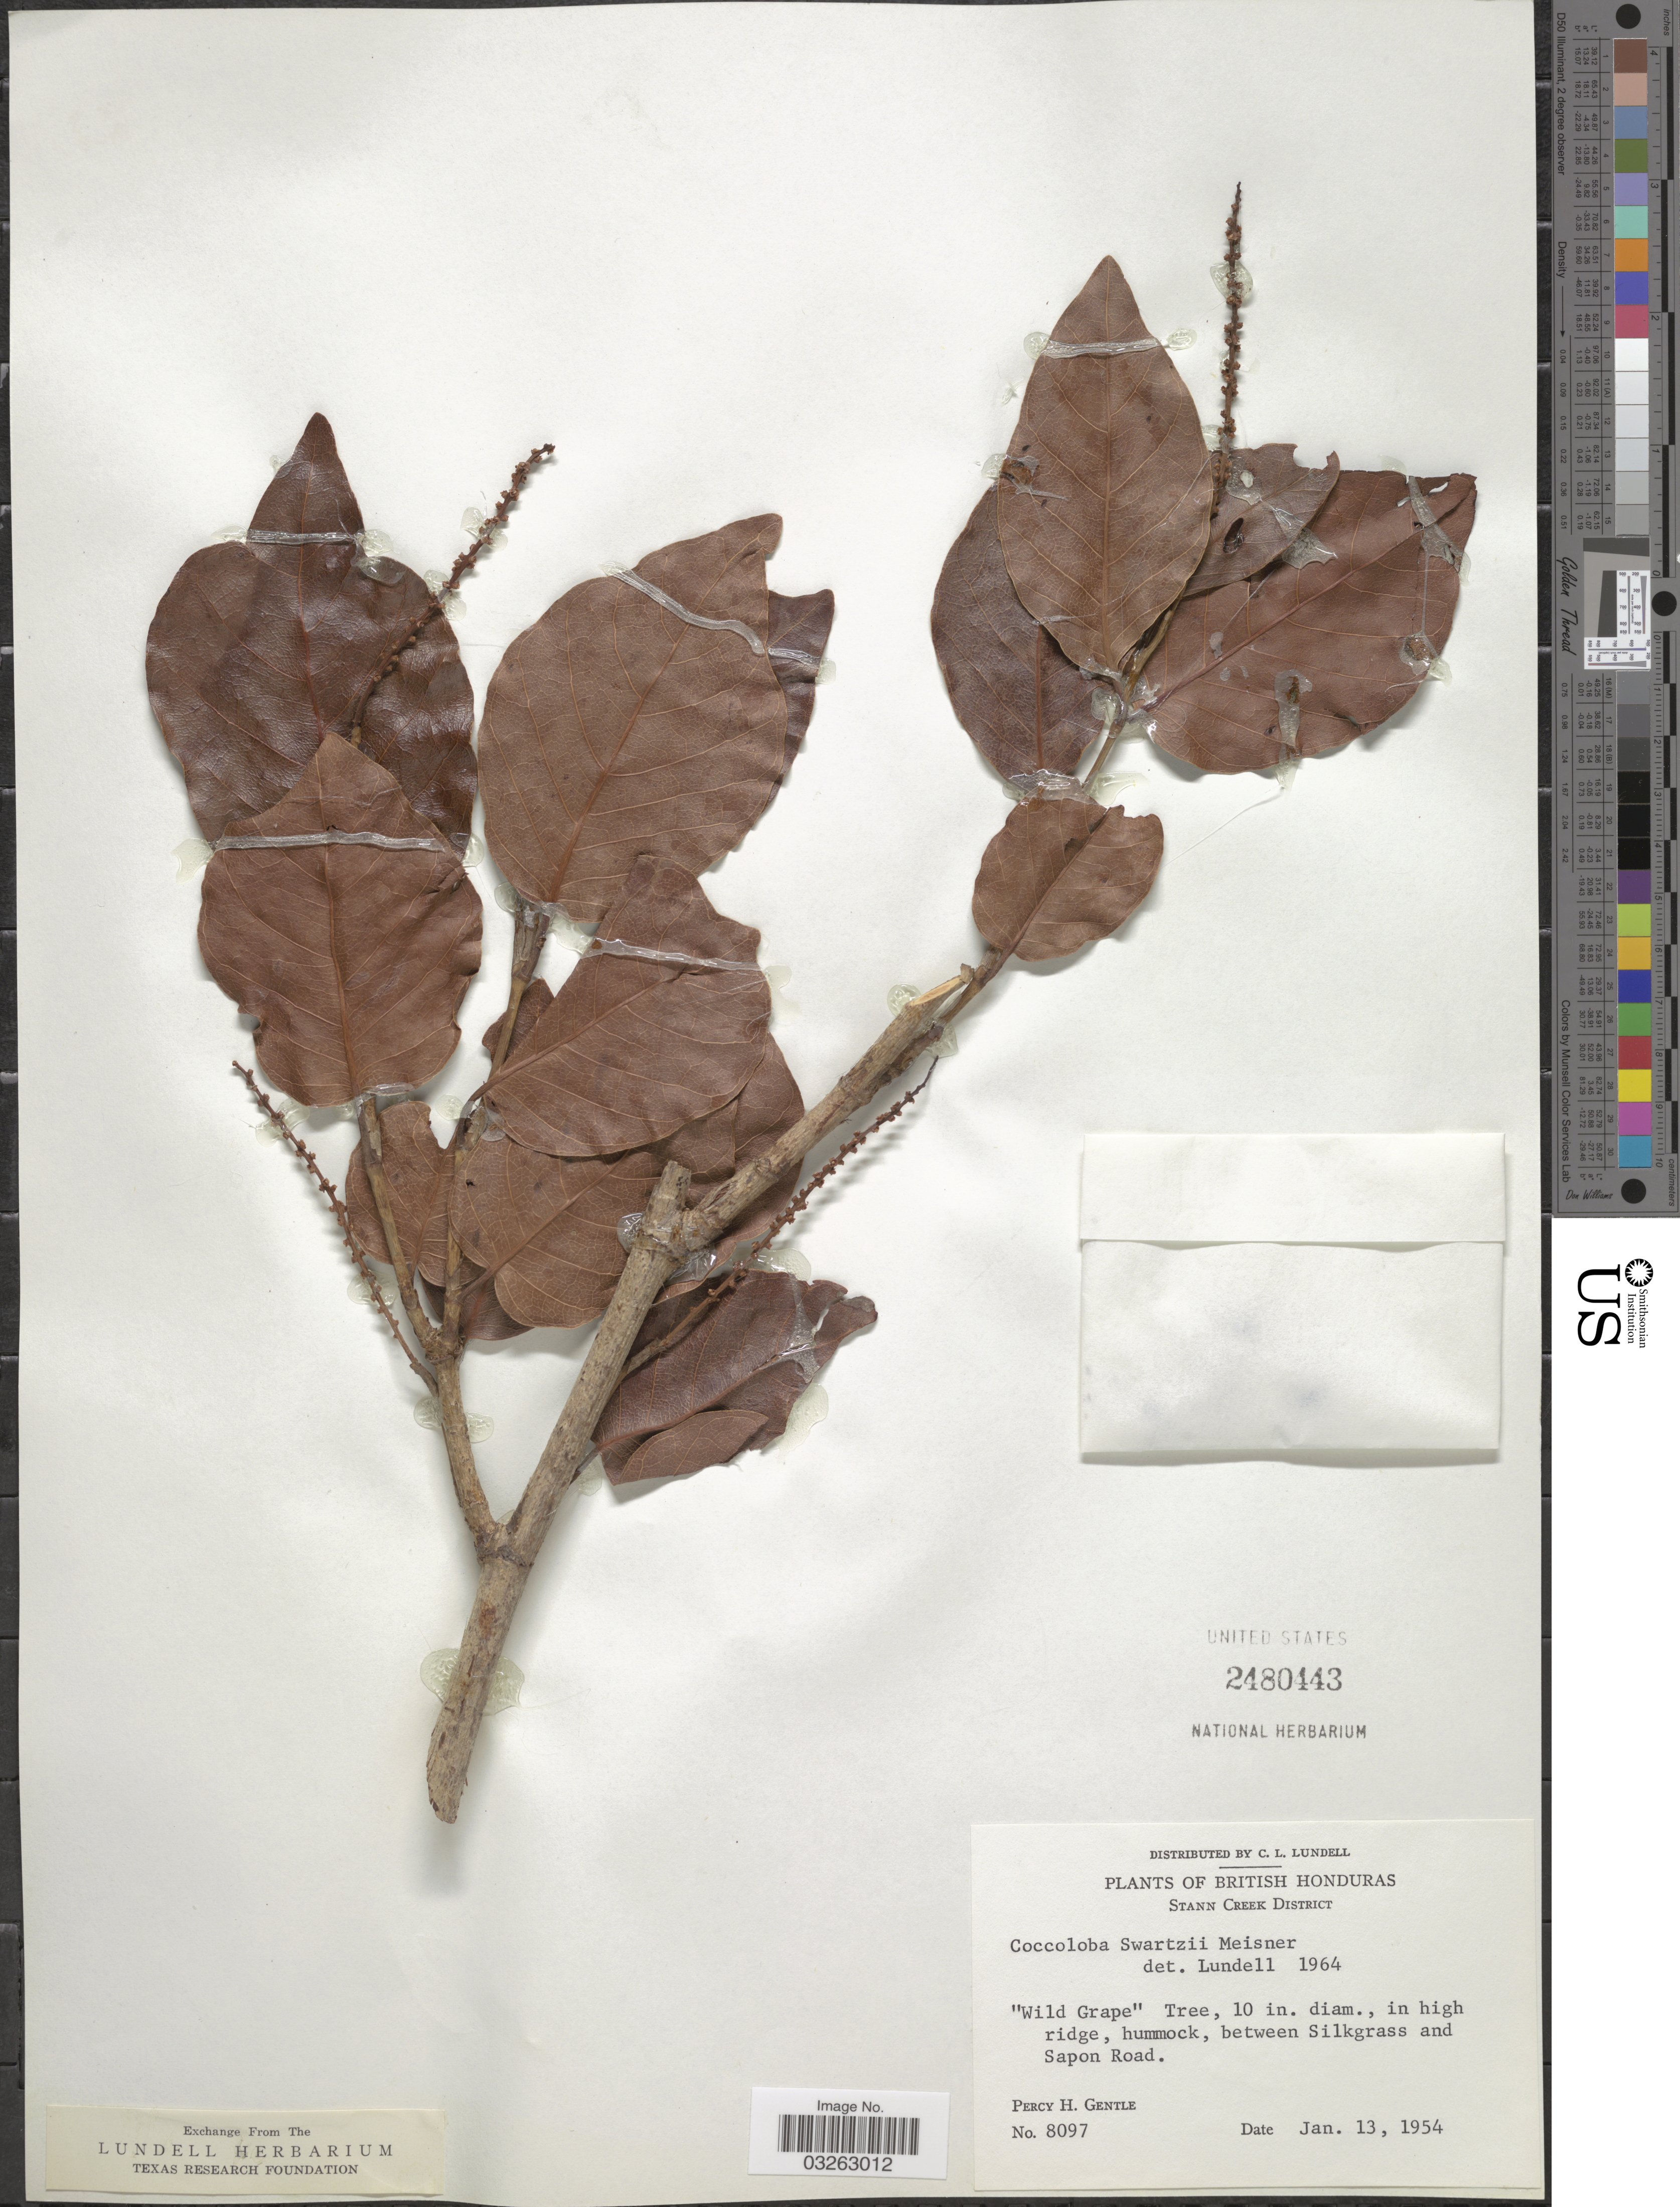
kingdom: Plantae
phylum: Tracheophyta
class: Magnoliopsida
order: Caryophyllales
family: Polygonaceae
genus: Coccoloba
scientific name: Coccoloba swartzii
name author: Meisn.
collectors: P. H. Gentle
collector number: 8097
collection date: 1954-01-13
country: Belize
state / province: Stann Creek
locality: British Honduras. Stann Creek District, in high ridge, hummock, between Silkgrass and Sapon Road.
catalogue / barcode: US 2480443